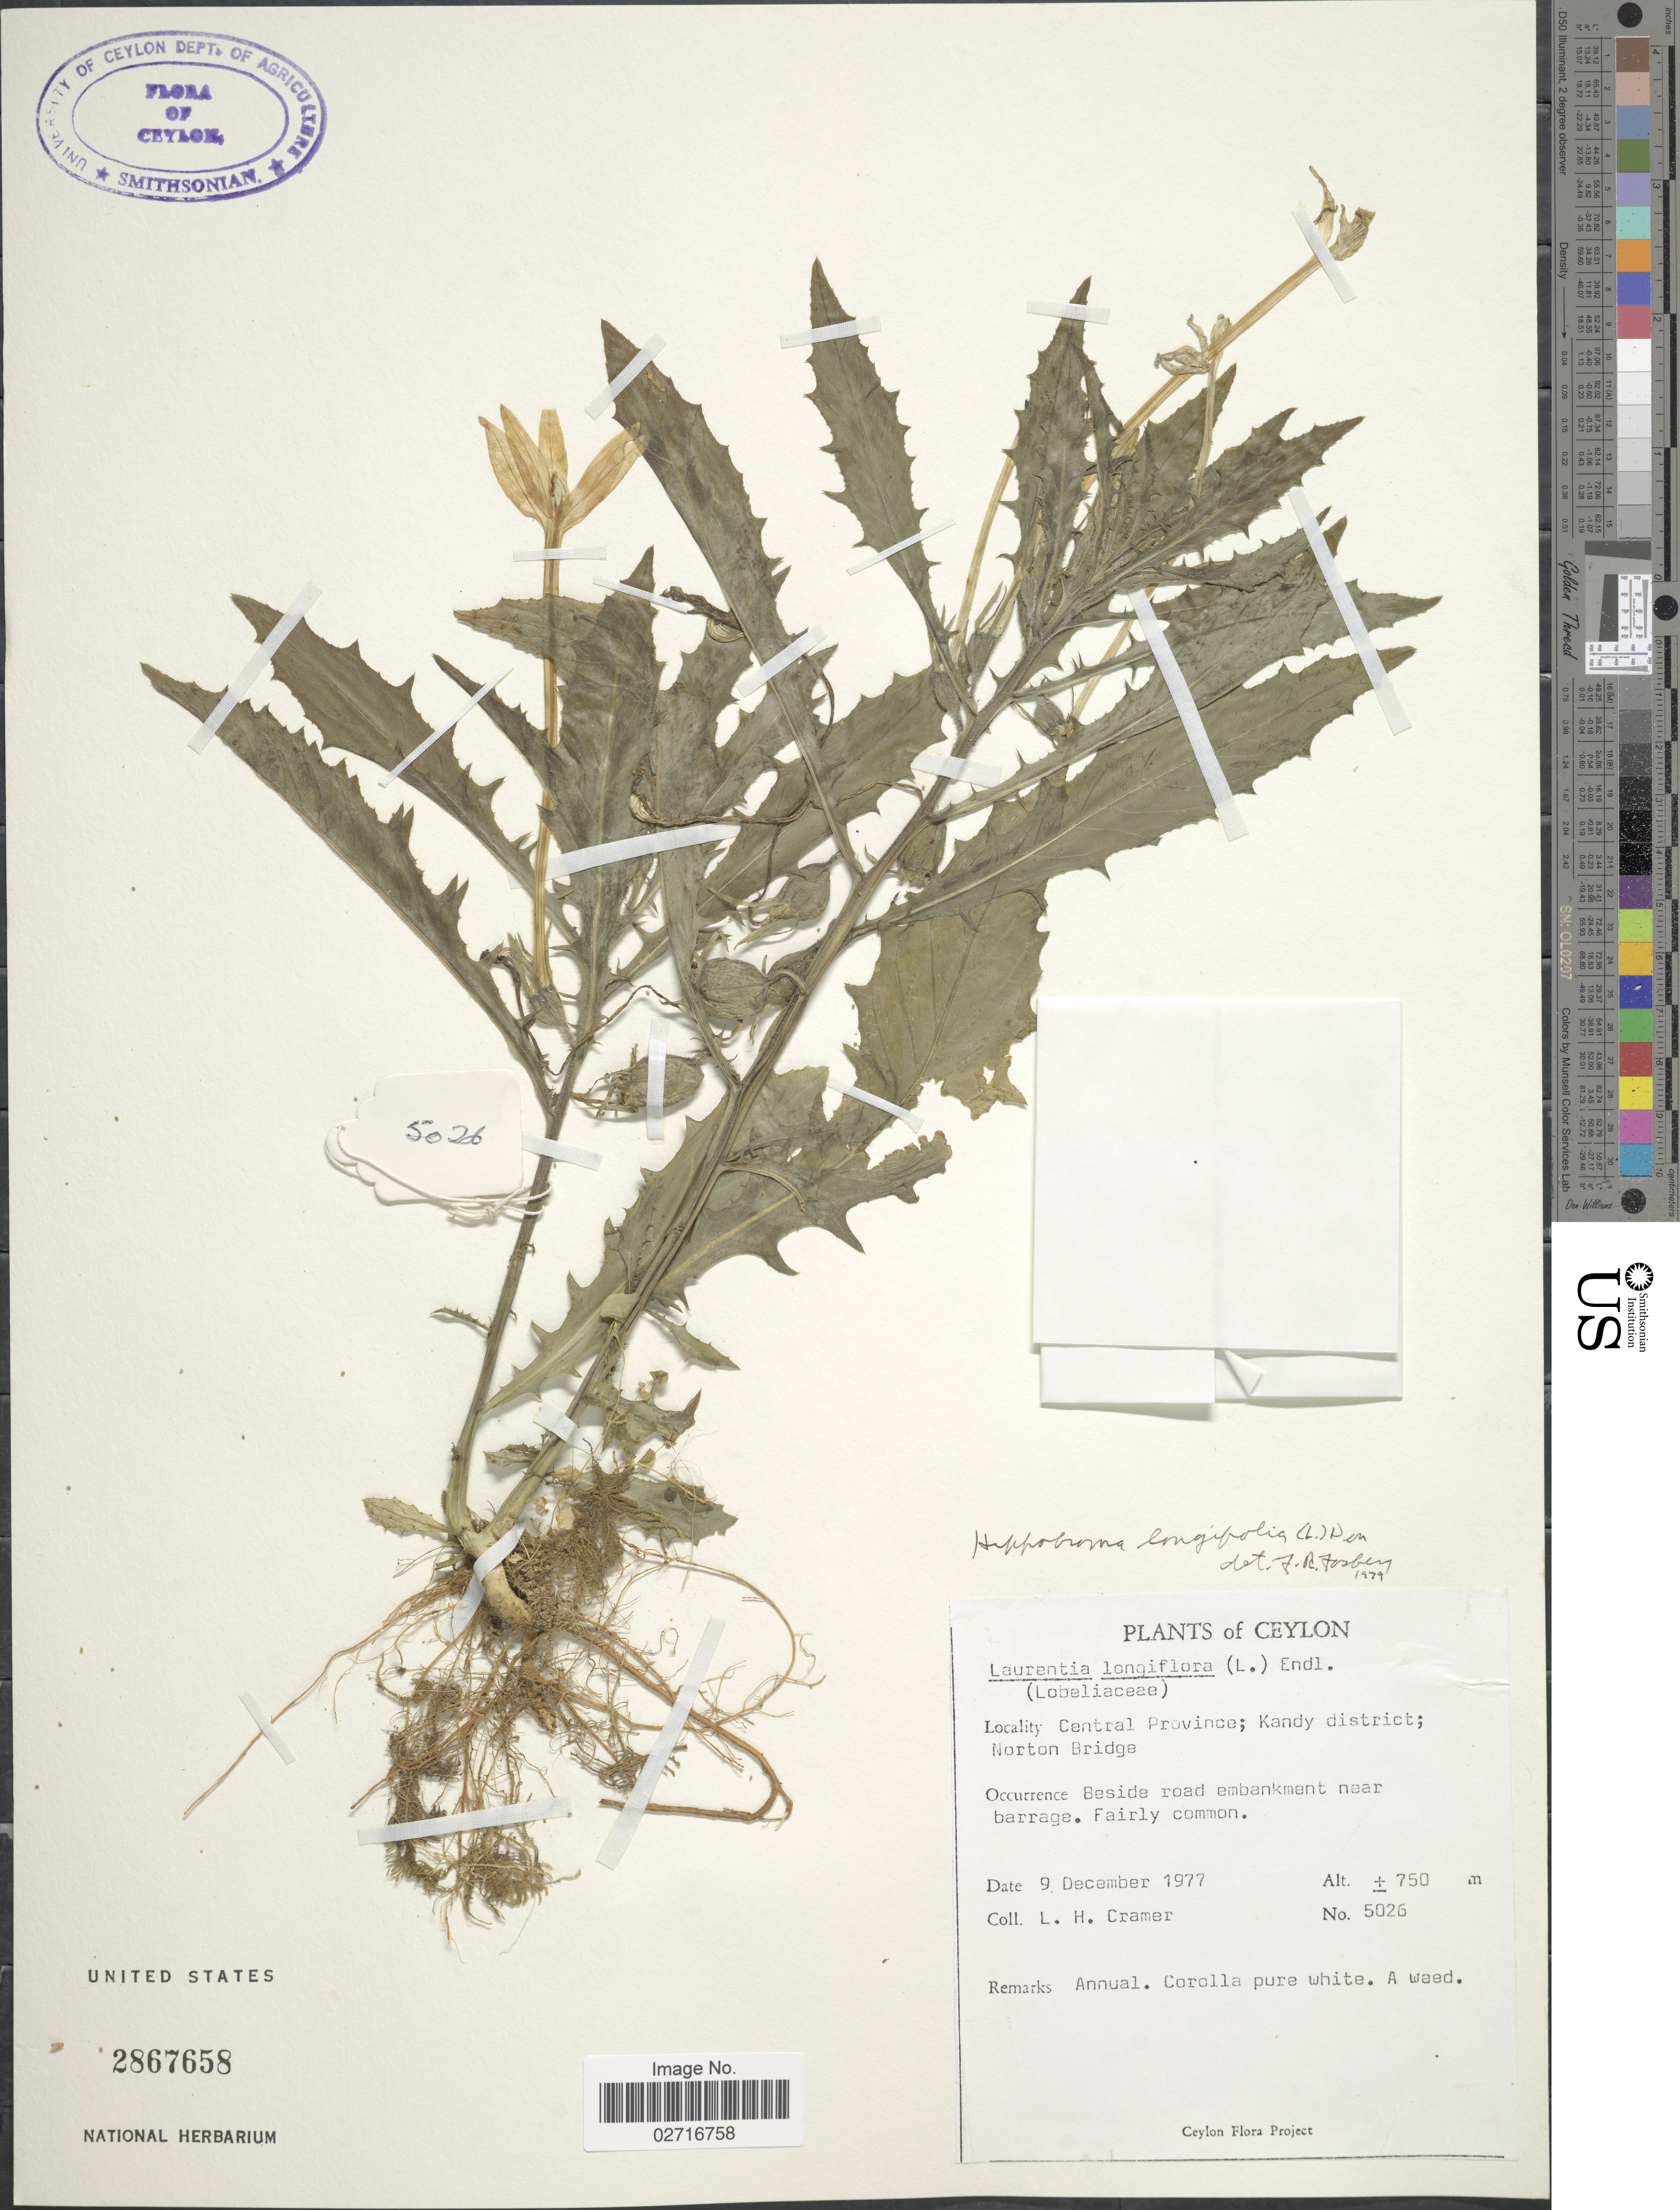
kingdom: Plantae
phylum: Tracheophyta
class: Magnoliopsida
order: Asterales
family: Campanulaceae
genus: Hippobroma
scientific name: Hippobroma longiflora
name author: (L.) G. Don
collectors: L. H. Cramer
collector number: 5026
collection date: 1977-12-09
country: Sri Lanka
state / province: Central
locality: Ceylon, Kandy district; Norton Bridge, beside road embankment near barrage.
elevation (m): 750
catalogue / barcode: US 2867658